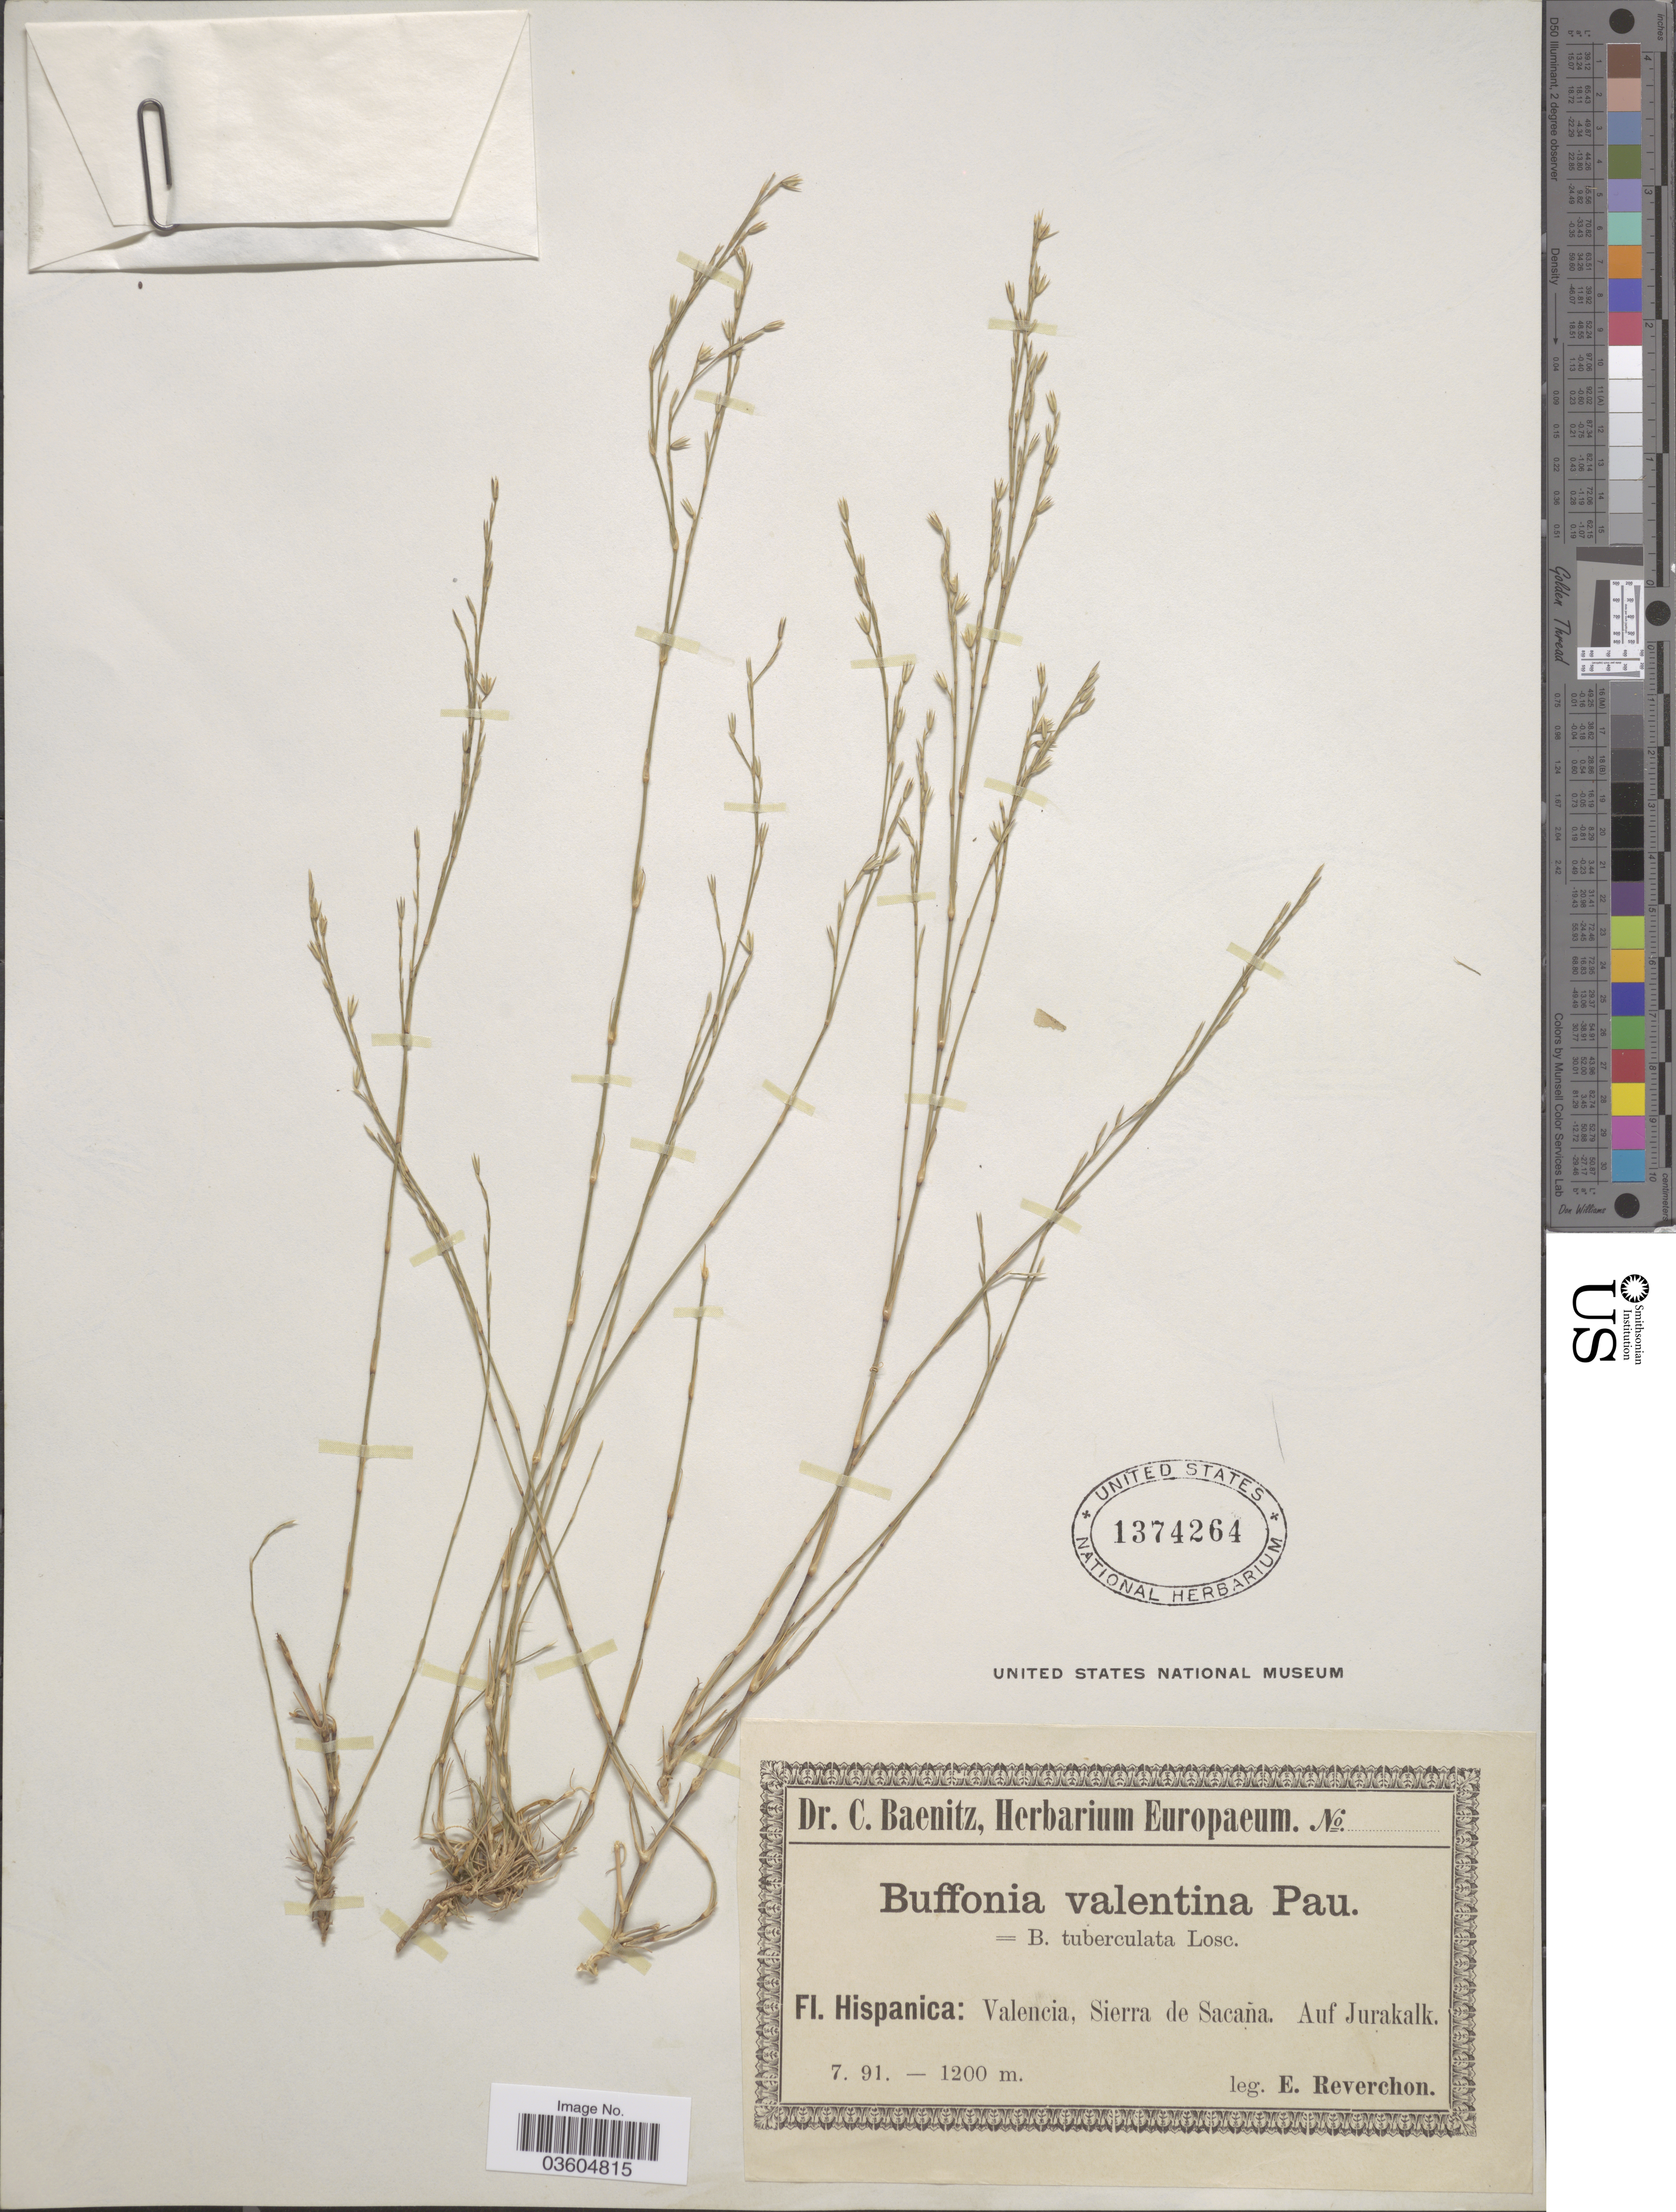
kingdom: Plantae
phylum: Tracheophyta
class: Magnoliopsida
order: Caryophyllales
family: Caryophyllaceae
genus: Bufonia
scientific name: Bufonia valentina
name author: Pau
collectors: E. Reverchon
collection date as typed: Transcribed d/m/y: /7/91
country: Spain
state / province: Valenciana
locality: Hispanica: Valencia, Sierra de Sacana. Auf Jurakalk.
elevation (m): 1200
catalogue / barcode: US 1374264